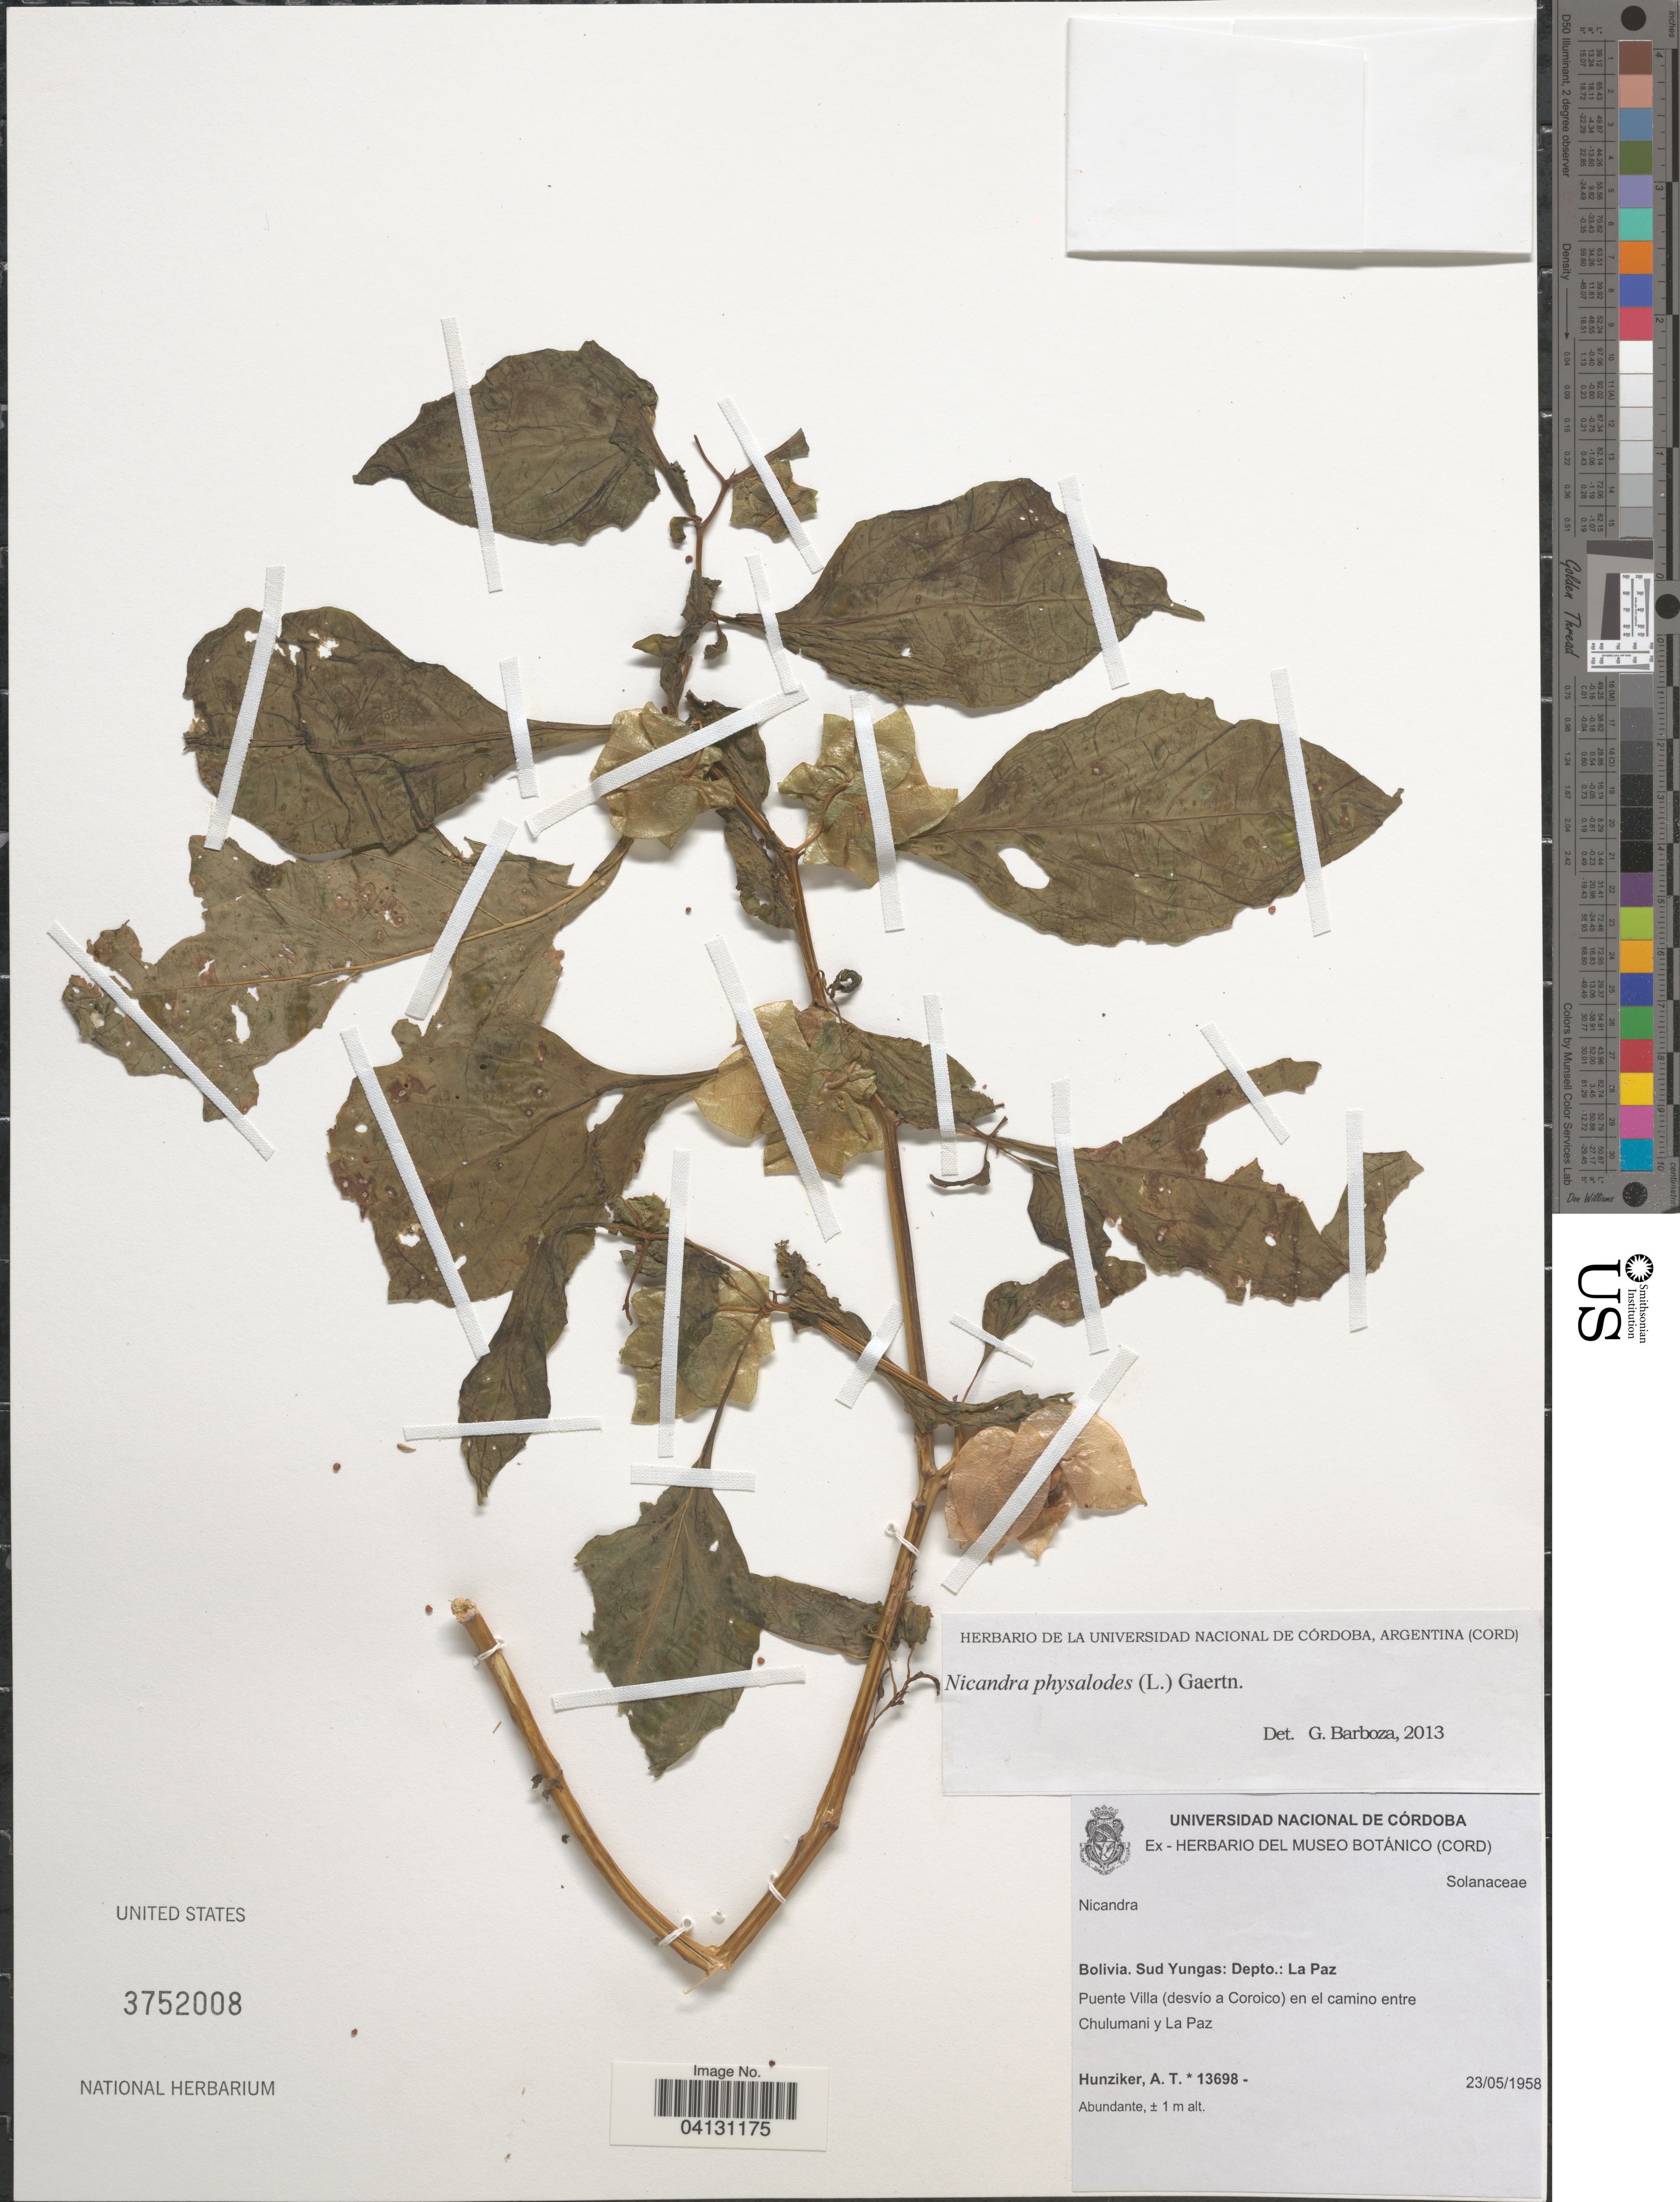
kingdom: Plantae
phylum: Tracheophyta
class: Magnoliopsida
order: Solanales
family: Solanaceae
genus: Nicandra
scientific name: Nicandra physalodes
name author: (L.) Gaertn.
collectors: A. T. Hunziker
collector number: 13698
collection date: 1958-05-23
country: Bolivia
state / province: La Paz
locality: Sud Yungas: Depto.: La Paz. Puente Villa (desvio a Coroico) en el camino entre Chulumani y La Paz.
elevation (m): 1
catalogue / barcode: US 3752008